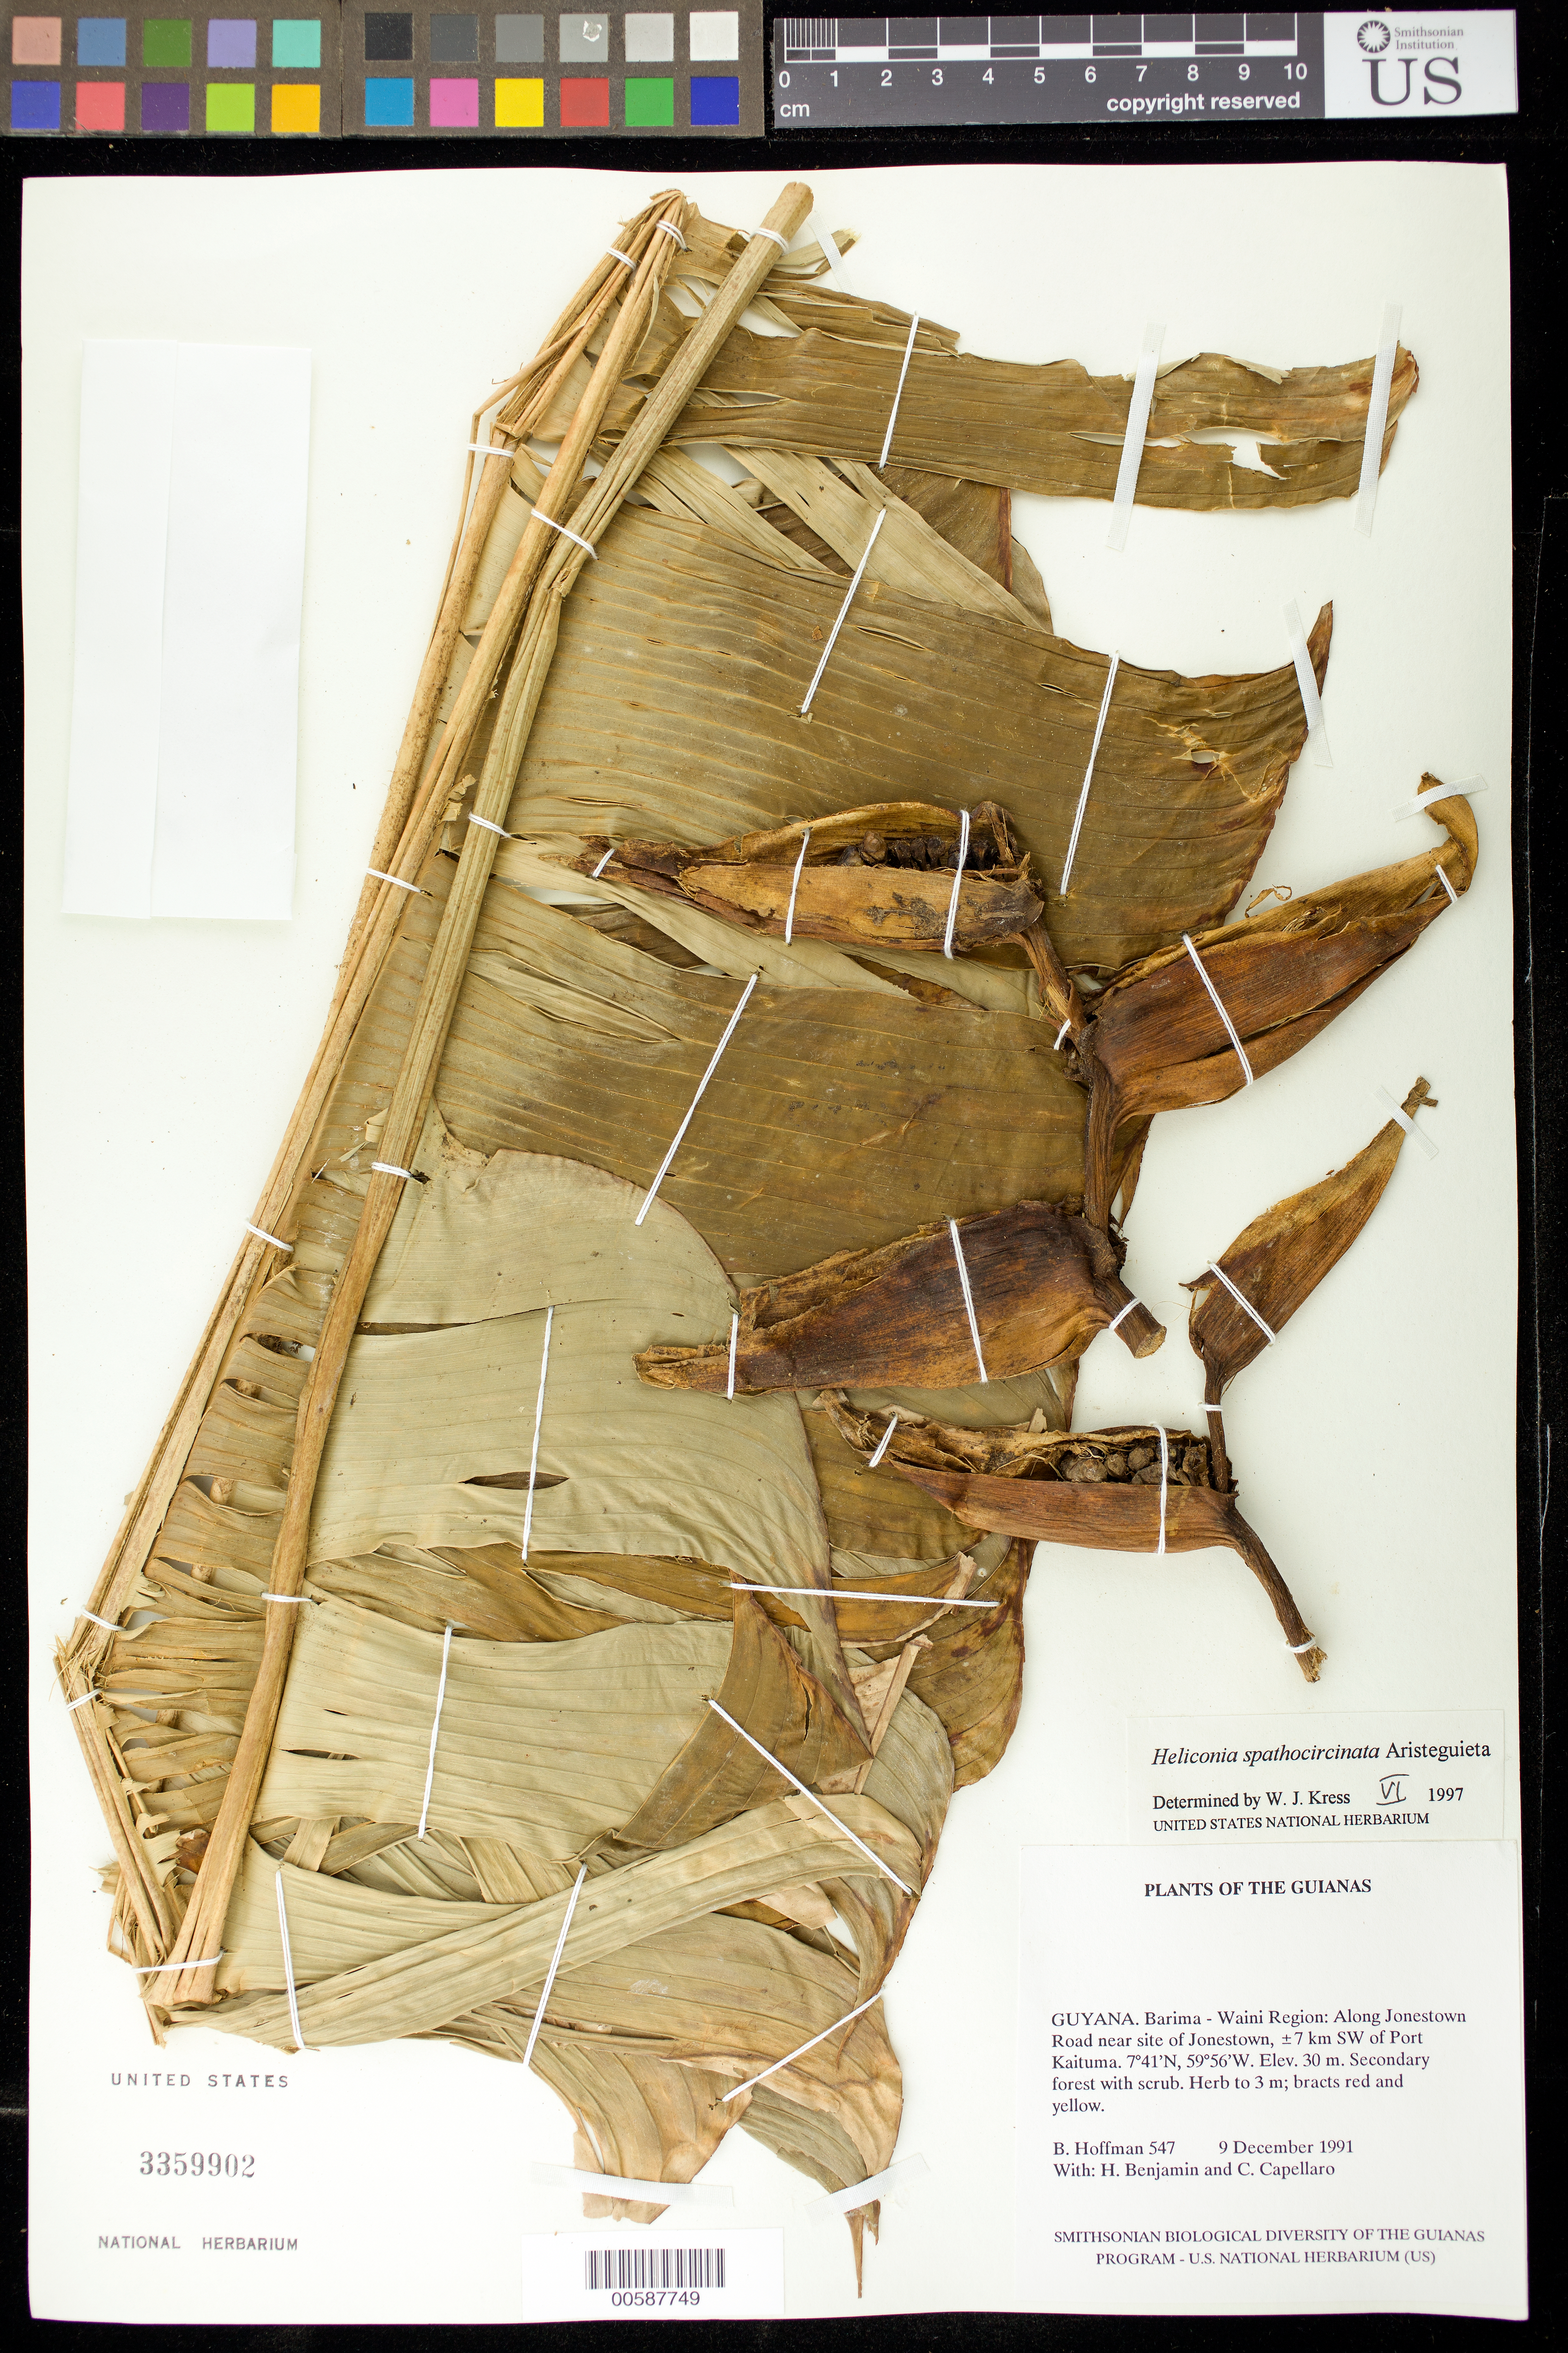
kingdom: Plantae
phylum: Tracheophyta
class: Liliopsida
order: Zingiberales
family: Heliconiaceae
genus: Heliconia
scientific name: Heliconia spathocircinata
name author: Aristeg.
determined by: Kress, W. J., (US), Smithsonian Institution - National Museum of Natural History (UNITED STATES)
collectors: B. Hoffman, H. Benjamin & C. Capellaro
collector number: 547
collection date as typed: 9 December 1991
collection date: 1991-12-09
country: Guyana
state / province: Barima-Waini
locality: Along Jonestown Road near site of Jonestown, ±7 km SW of Port Kaituma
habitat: Secondary forest with scrub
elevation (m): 30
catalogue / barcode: US 3359902